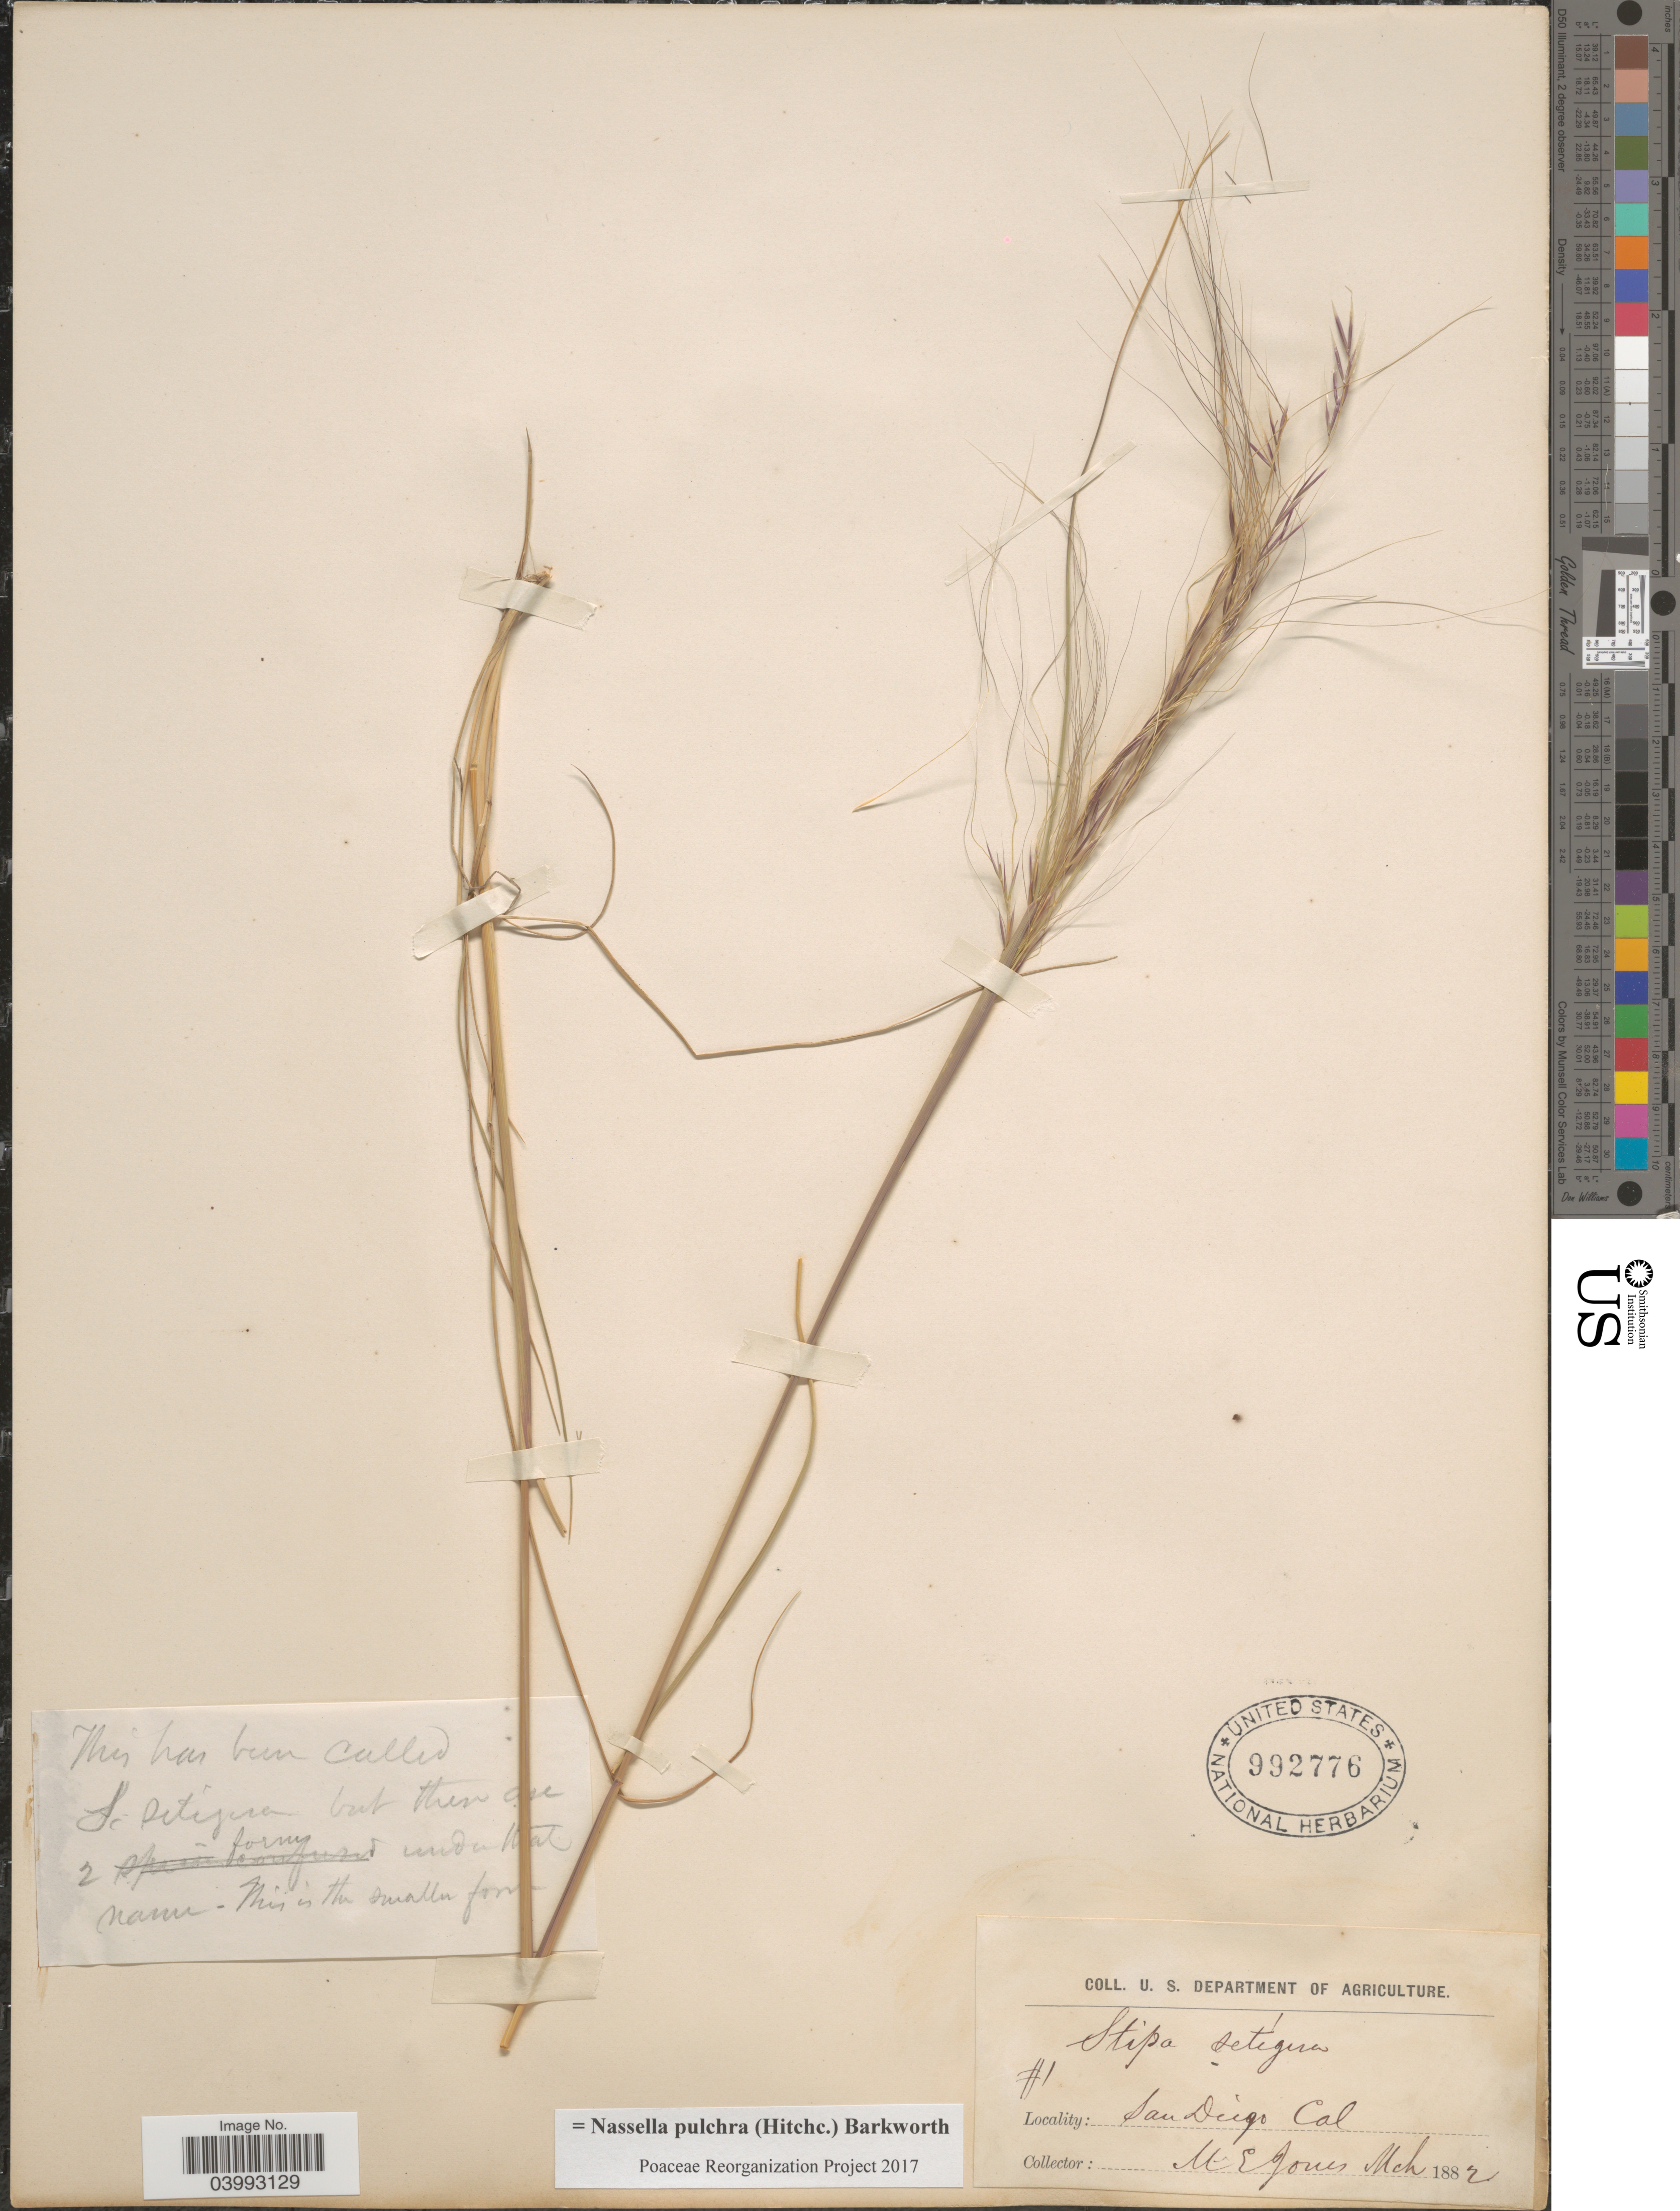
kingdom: Plantae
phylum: Tracheophyta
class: Liliopsida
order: Poales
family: Poaceae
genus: Nassella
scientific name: Nassella pulchra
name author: (Hitchc.) Barkworth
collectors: M. E. Jones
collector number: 1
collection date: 1882-03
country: United States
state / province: California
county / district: San Diego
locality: San Diego.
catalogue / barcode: US 992776